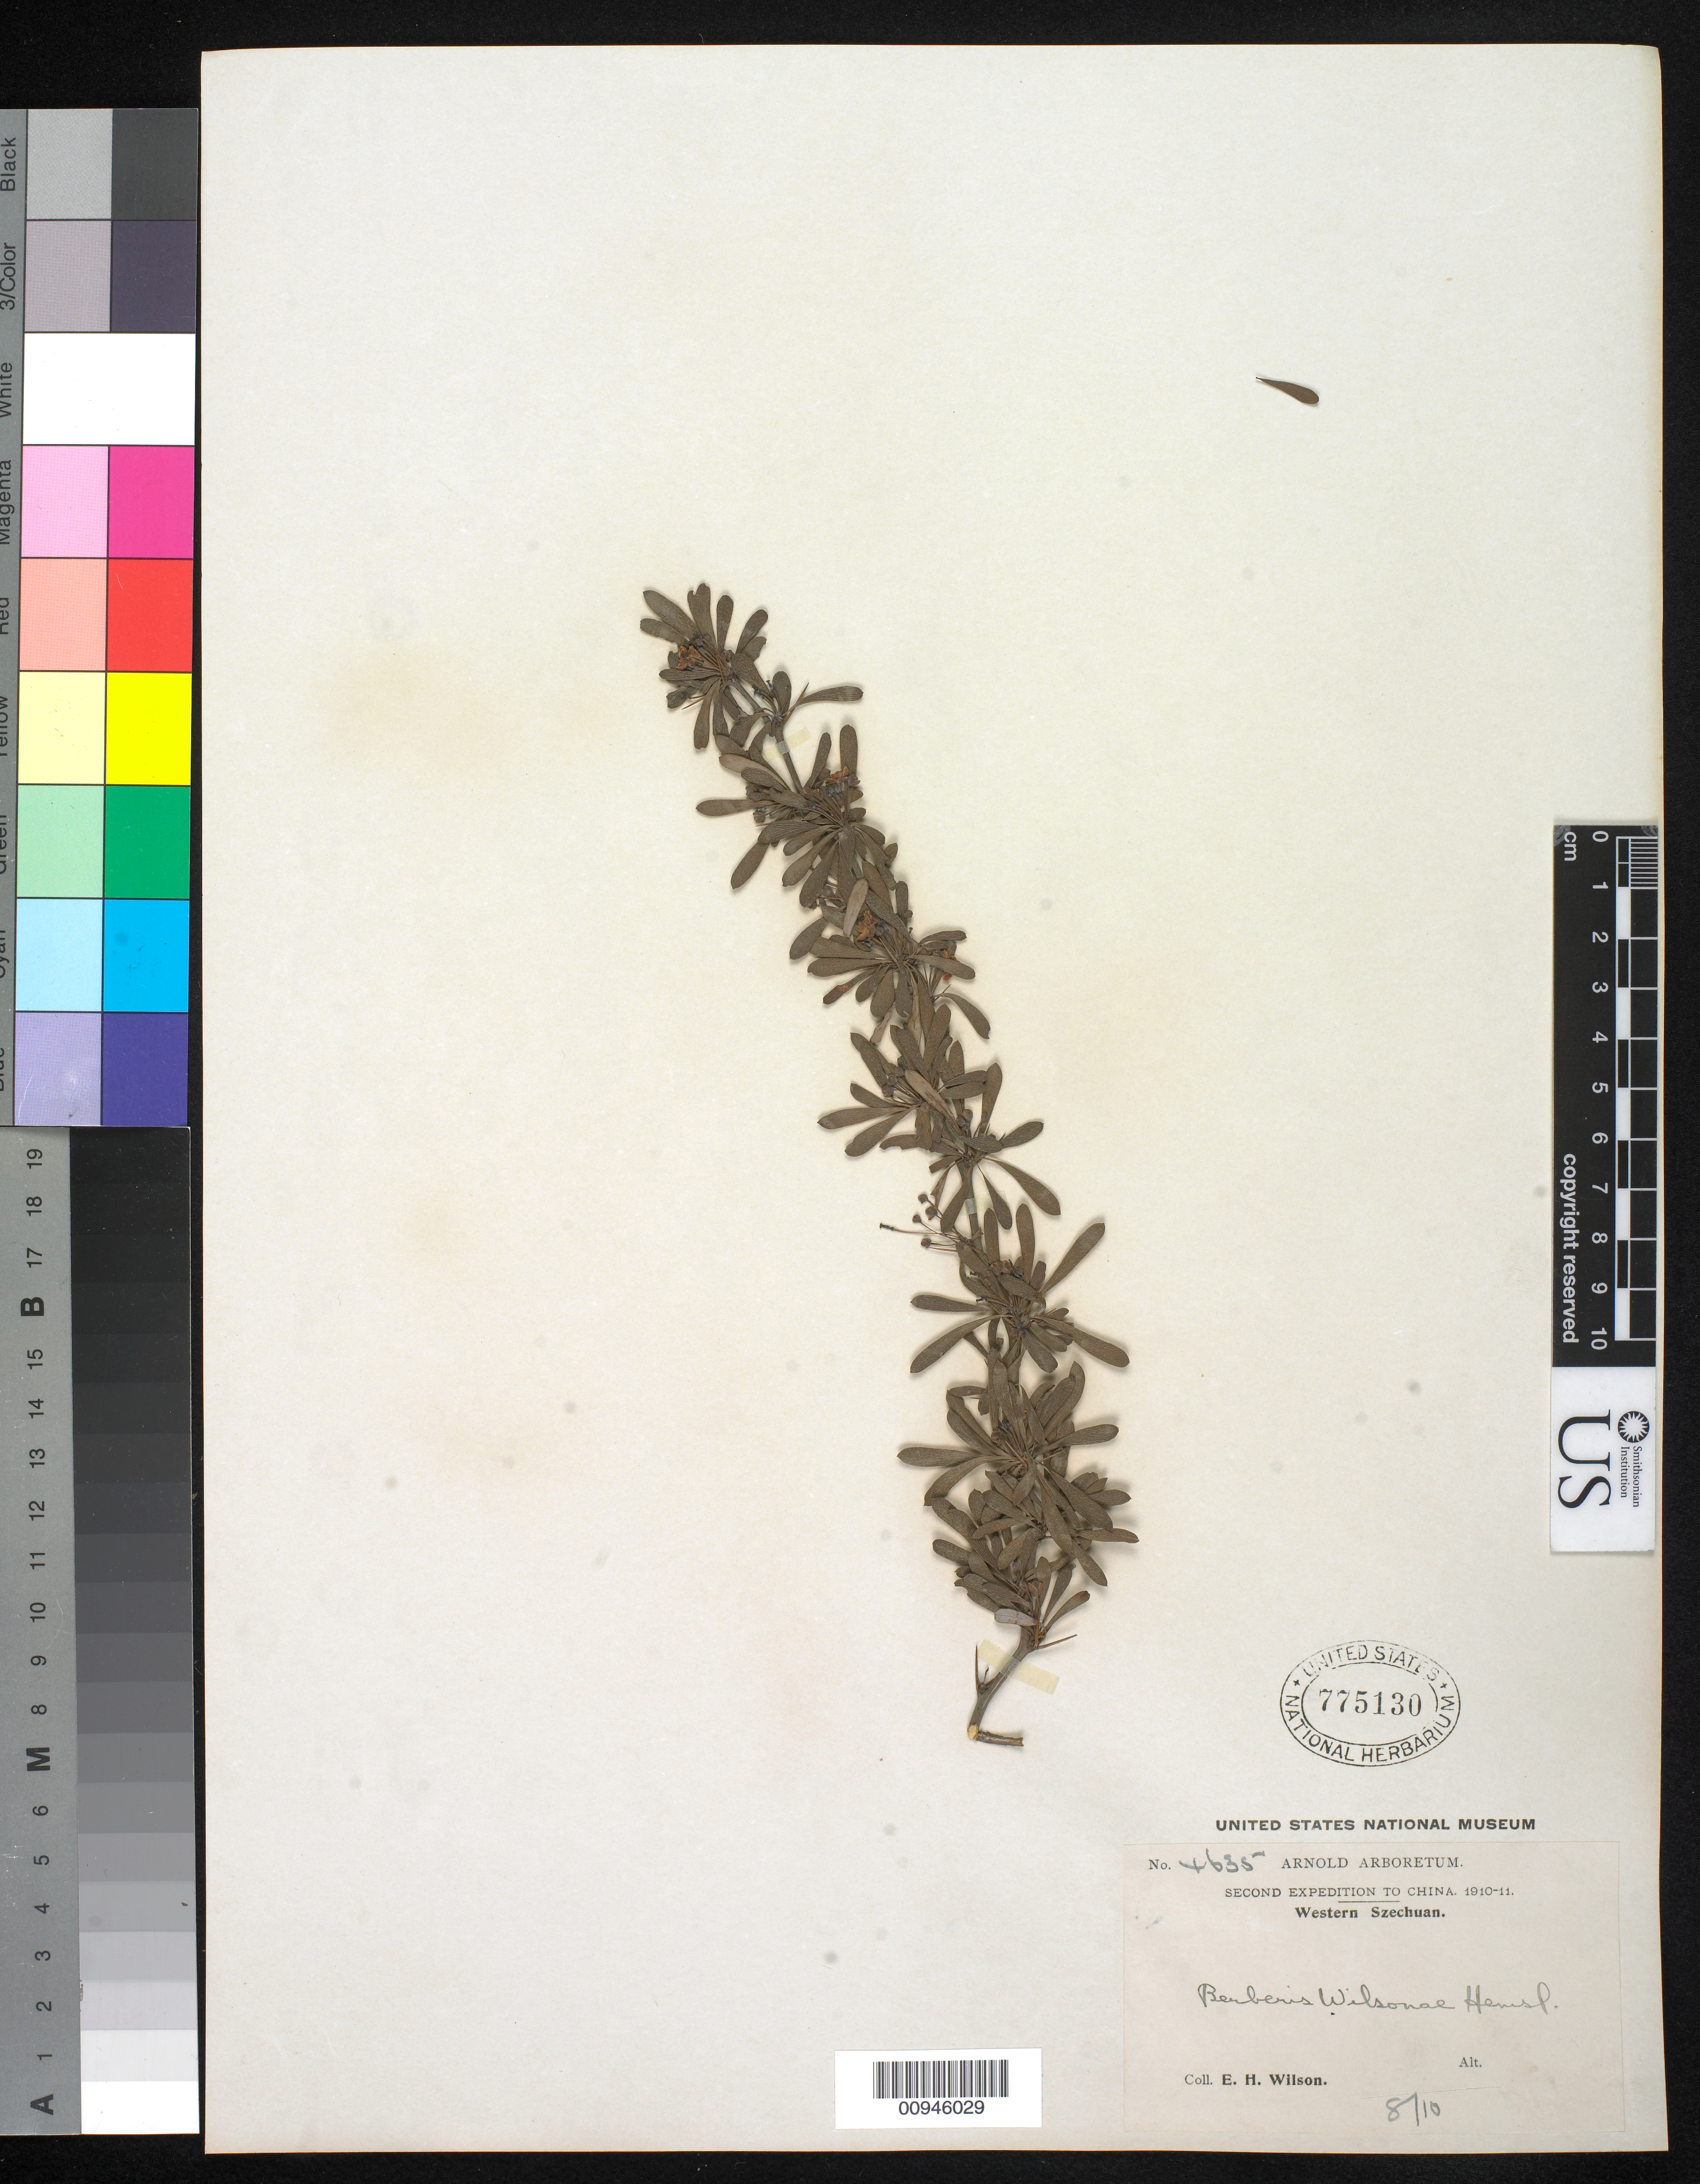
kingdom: Plantae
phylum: Tracheophyta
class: Magnoliopsida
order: Ranunculales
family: Berberidaceae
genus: Berberis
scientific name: Berberis wilsoniae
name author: Hemsl.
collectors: E. H. Wilson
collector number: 4635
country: China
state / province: Sichuan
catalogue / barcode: US 775130